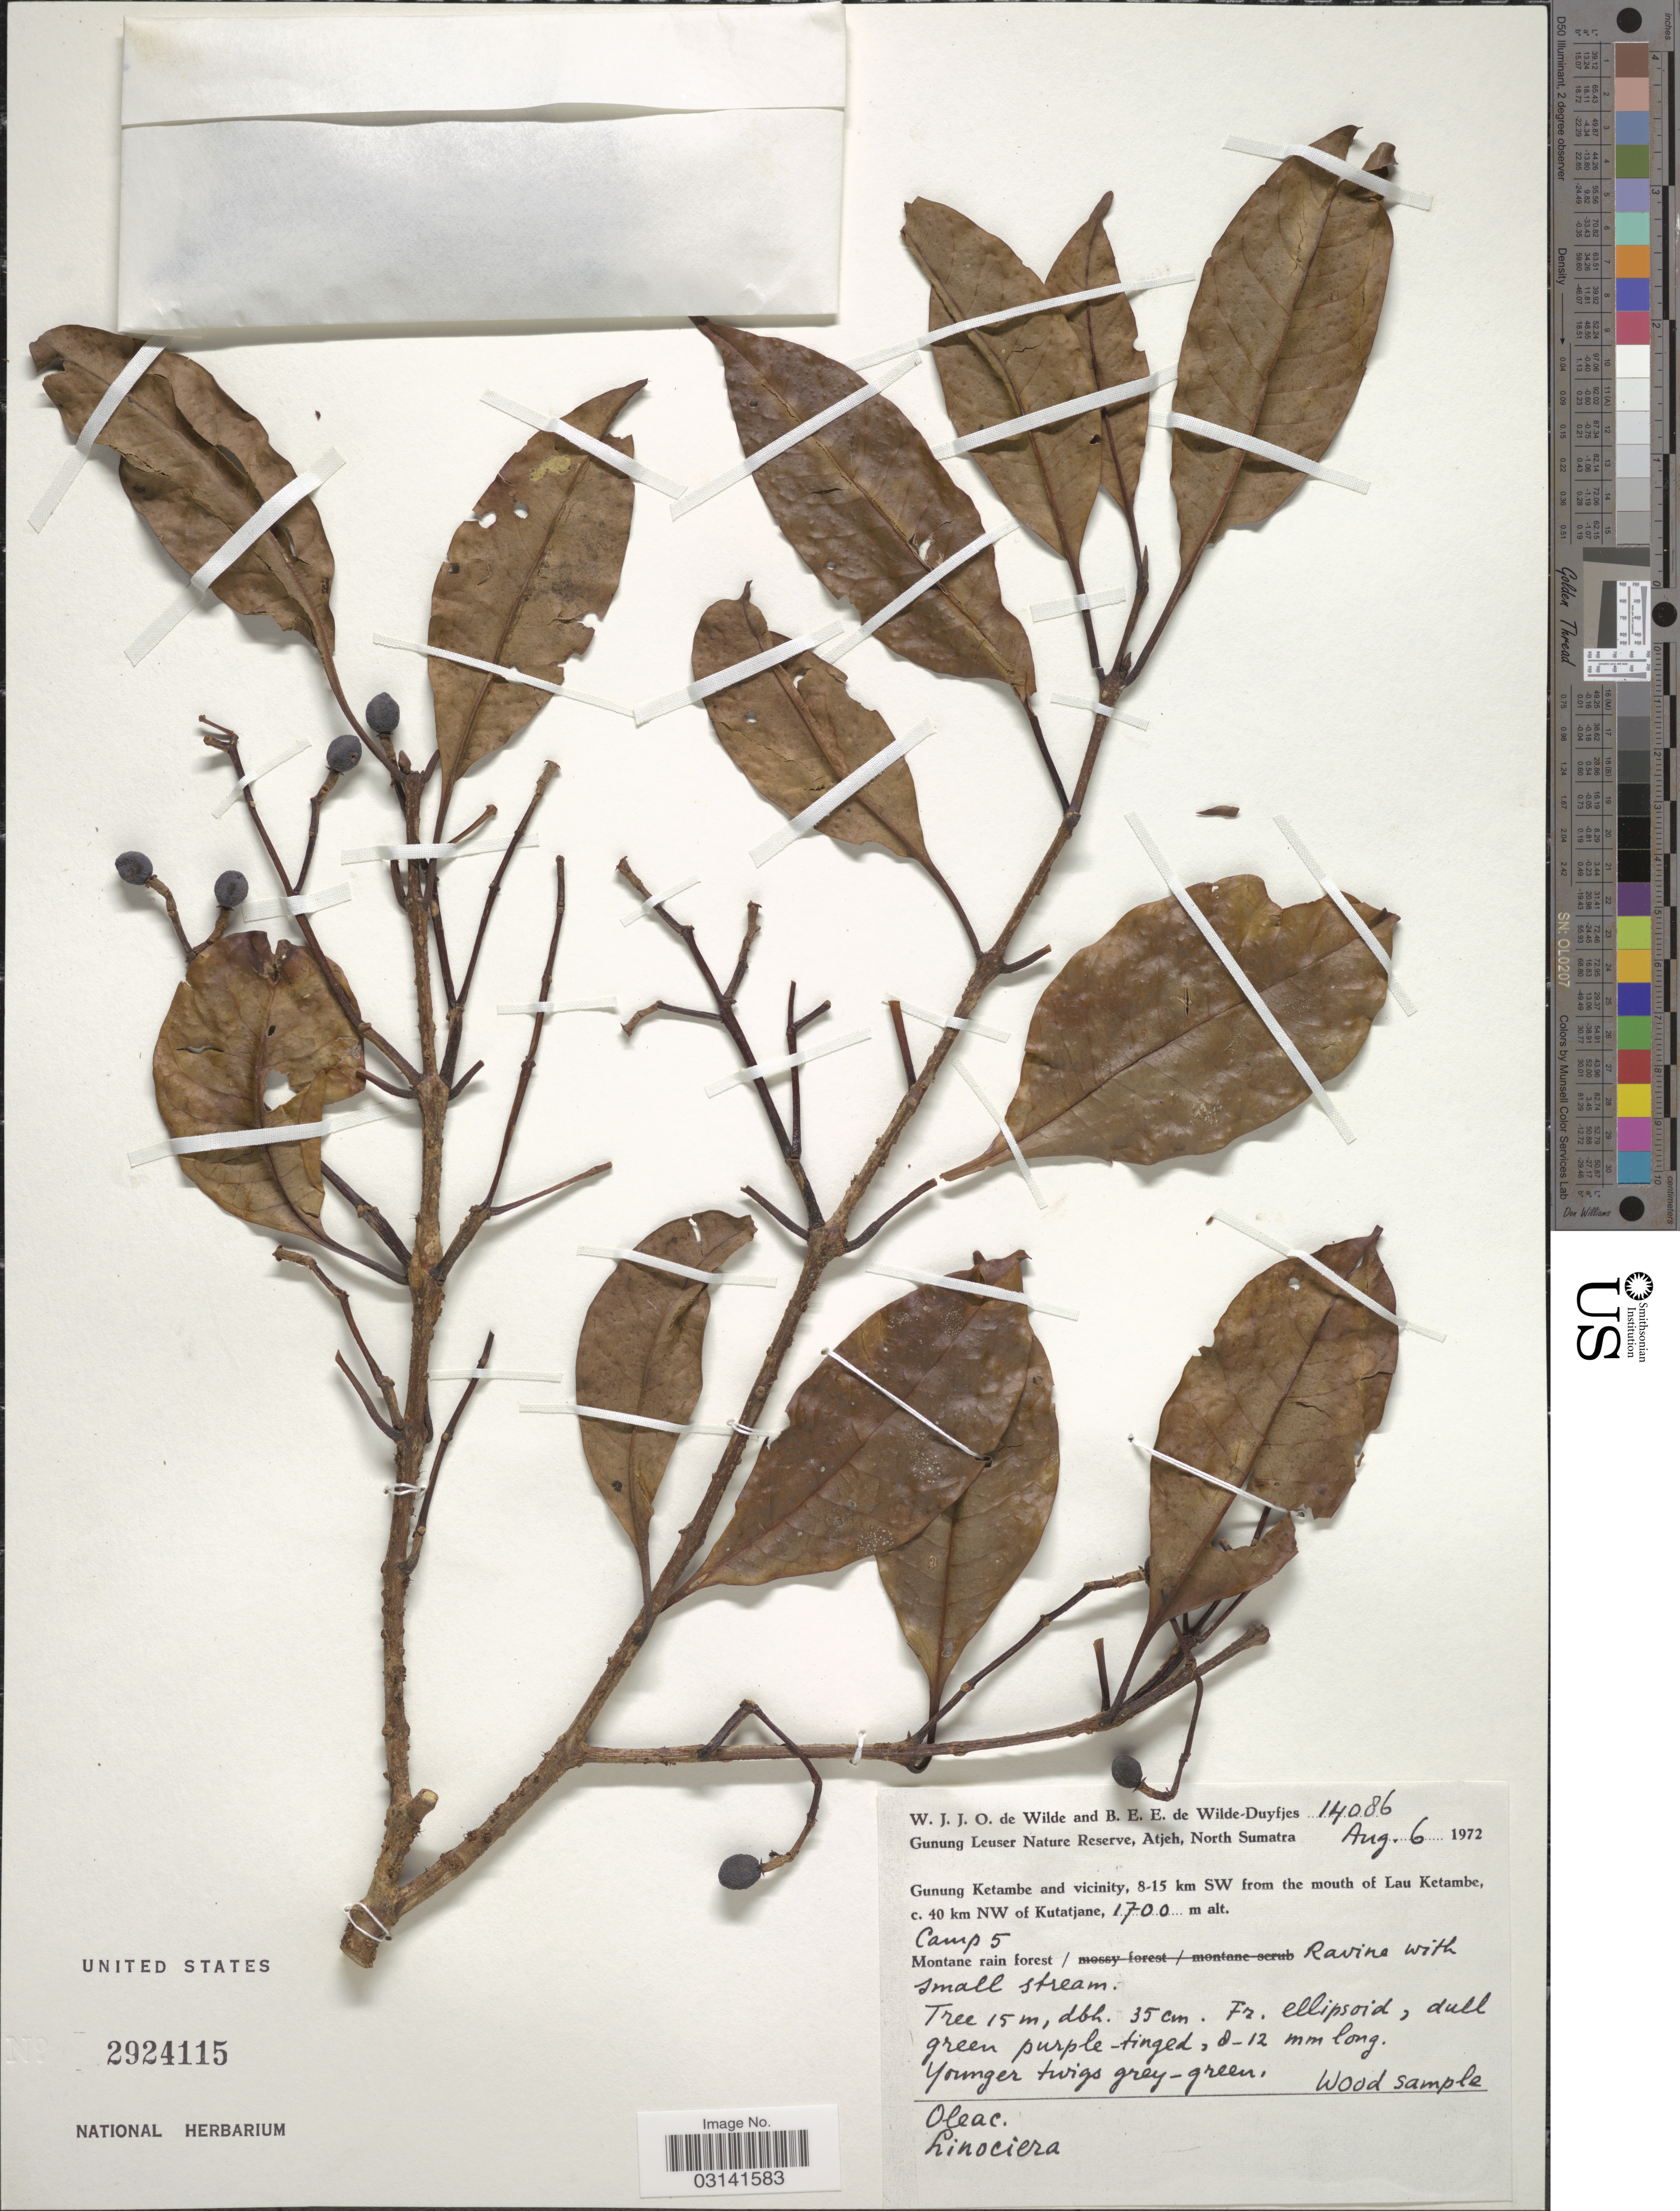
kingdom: Plantae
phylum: Tracheophyta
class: Magnoliopsida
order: Lamiales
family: Oleaceae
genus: Linociera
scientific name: Linociera sp.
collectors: W. J. de Wilde & B. E. de Wilde-Duyfjes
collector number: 14086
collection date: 1972-08-06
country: Indonesia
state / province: Sumatra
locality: Gunung Leuser Nature Reserve, Atjeh, North Sumatra. Gunung Ketambe and vicinity, 8-15 km SW from the mouth of Lau Ketambe, c. 40 km NW of Kutatjane. Camp 5.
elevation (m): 1700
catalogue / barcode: US 2924115